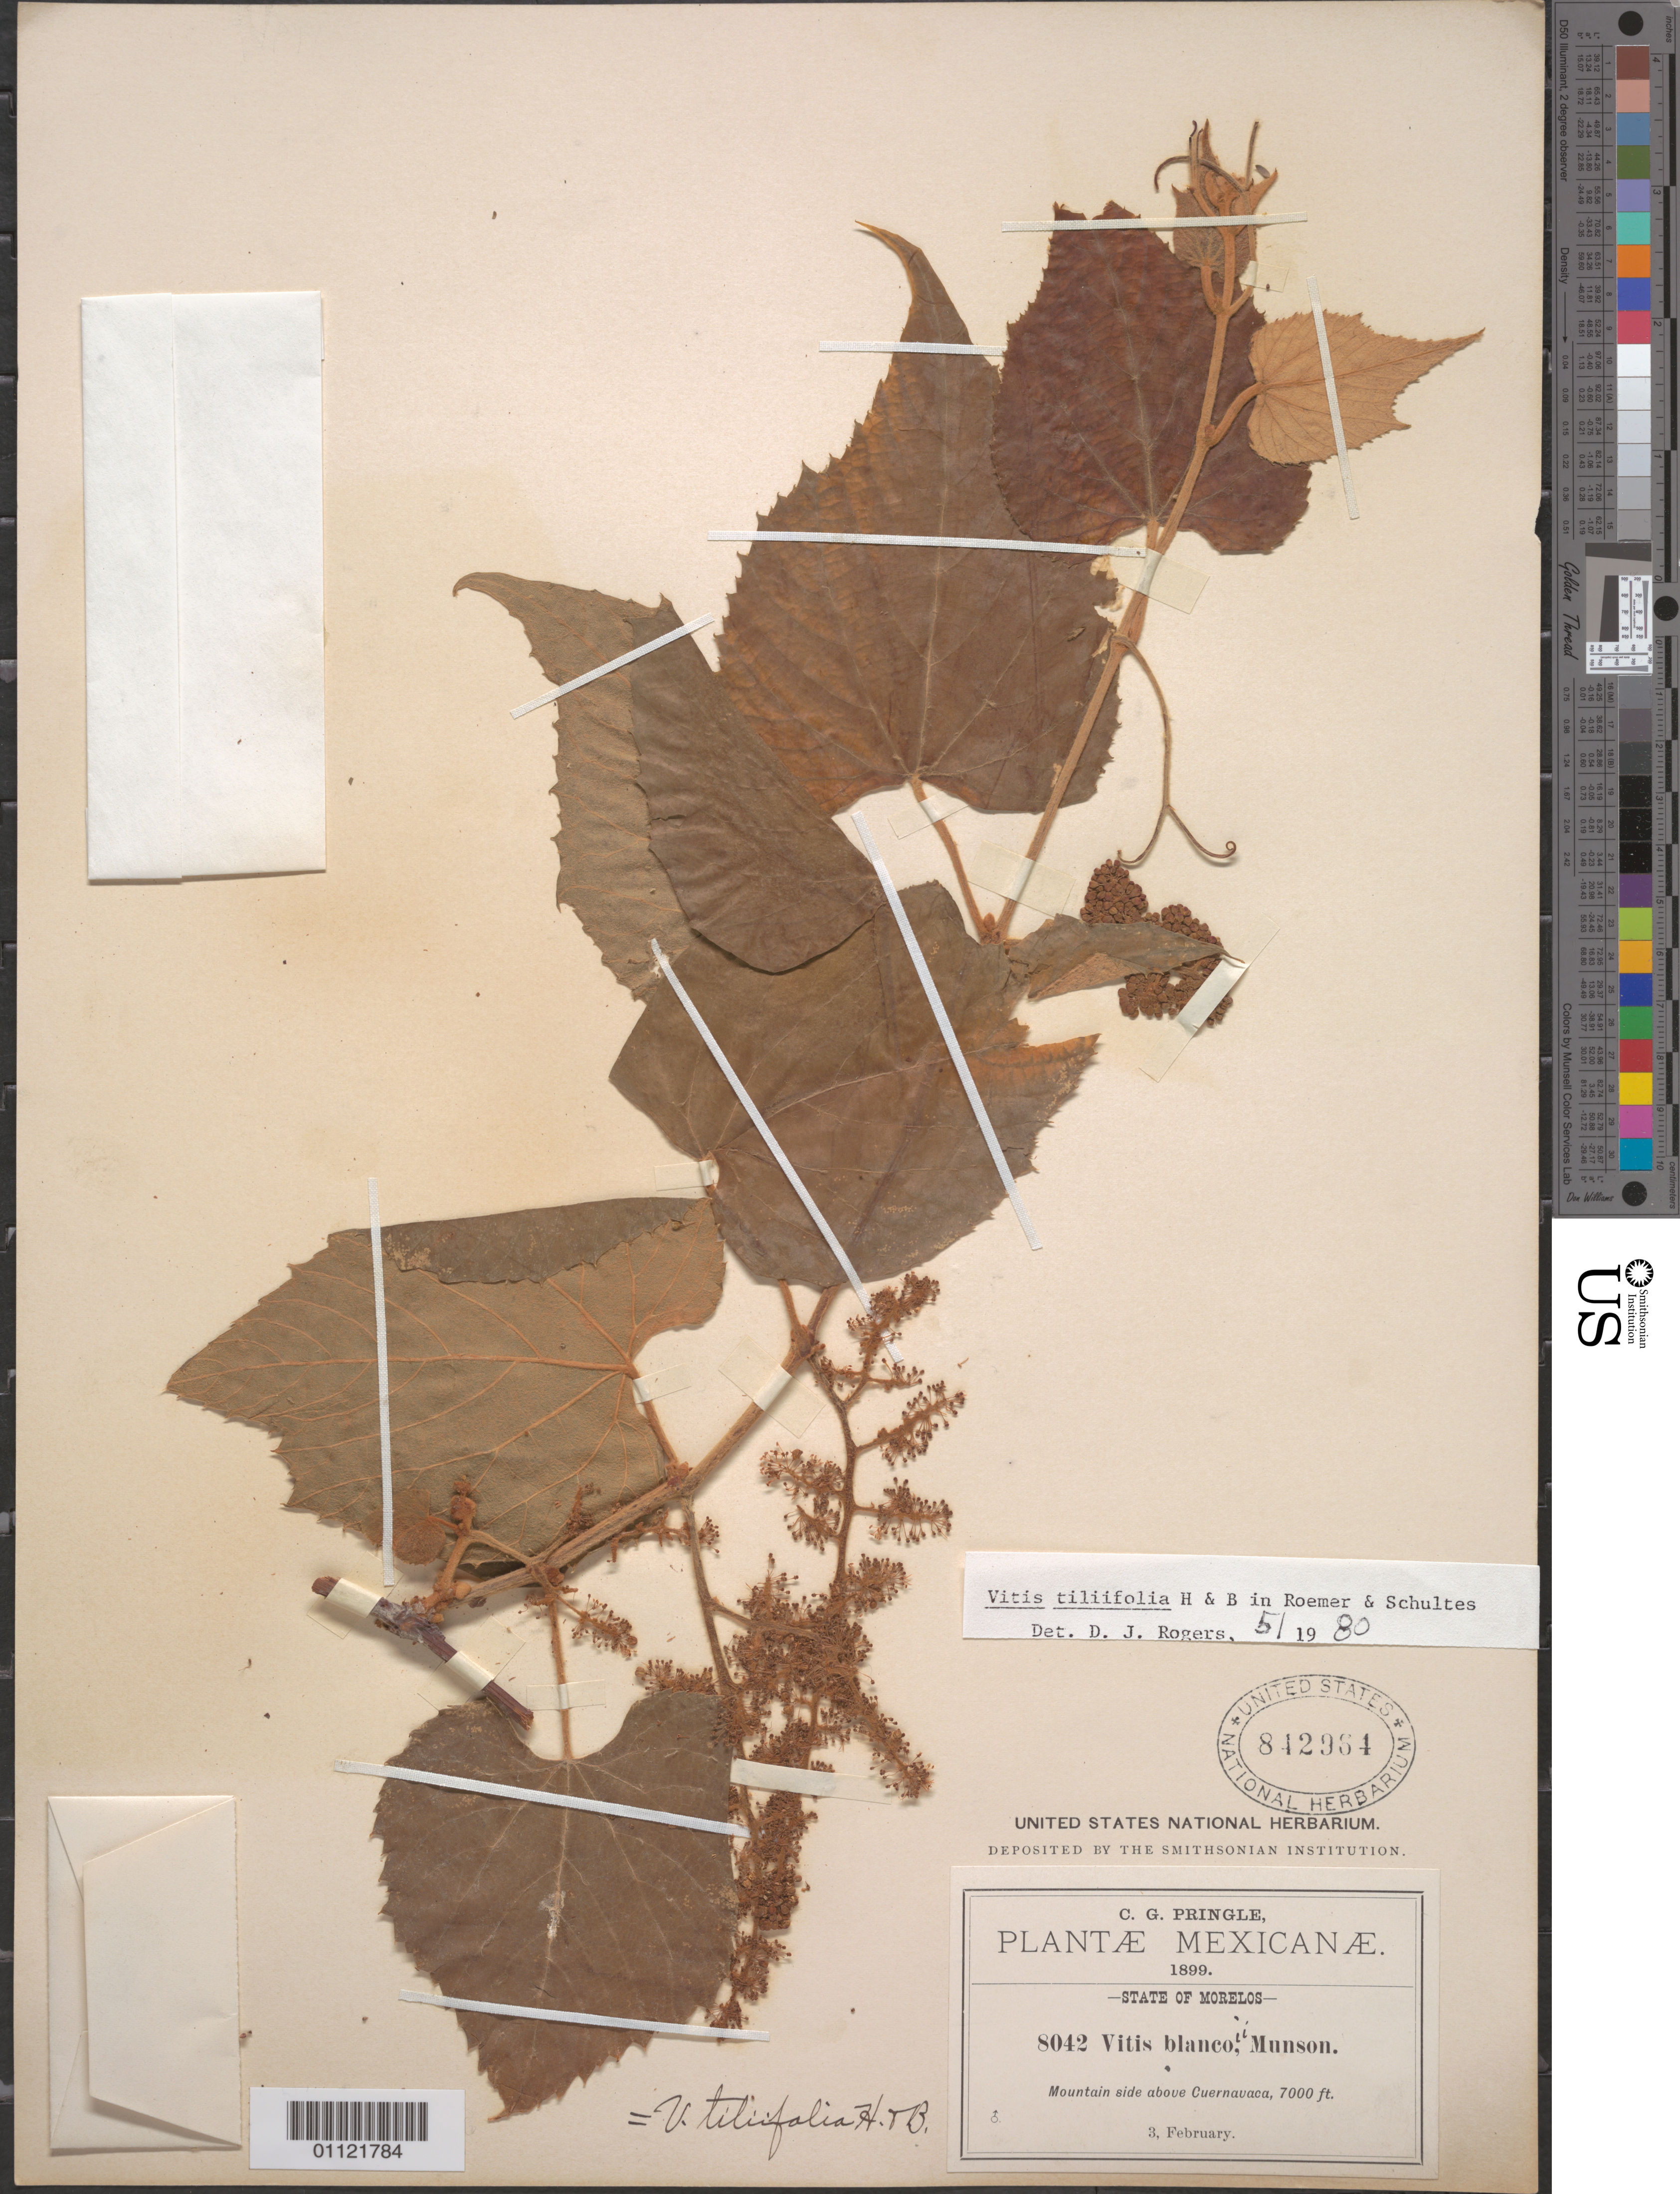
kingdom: Plantae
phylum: Tracheophyta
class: Magnoliopsida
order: Vitales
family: Vitaceae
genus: Vitis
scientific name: Vitis tiliifolia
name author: Humb. & Bonpl. ex Schult.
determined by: Rogers, D. J.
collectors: C. G. Pringle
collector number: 8042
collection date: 1899-02-03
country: Mexico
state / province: Morelos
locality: Mountain side above Cuernavaca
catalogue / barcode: US 842964